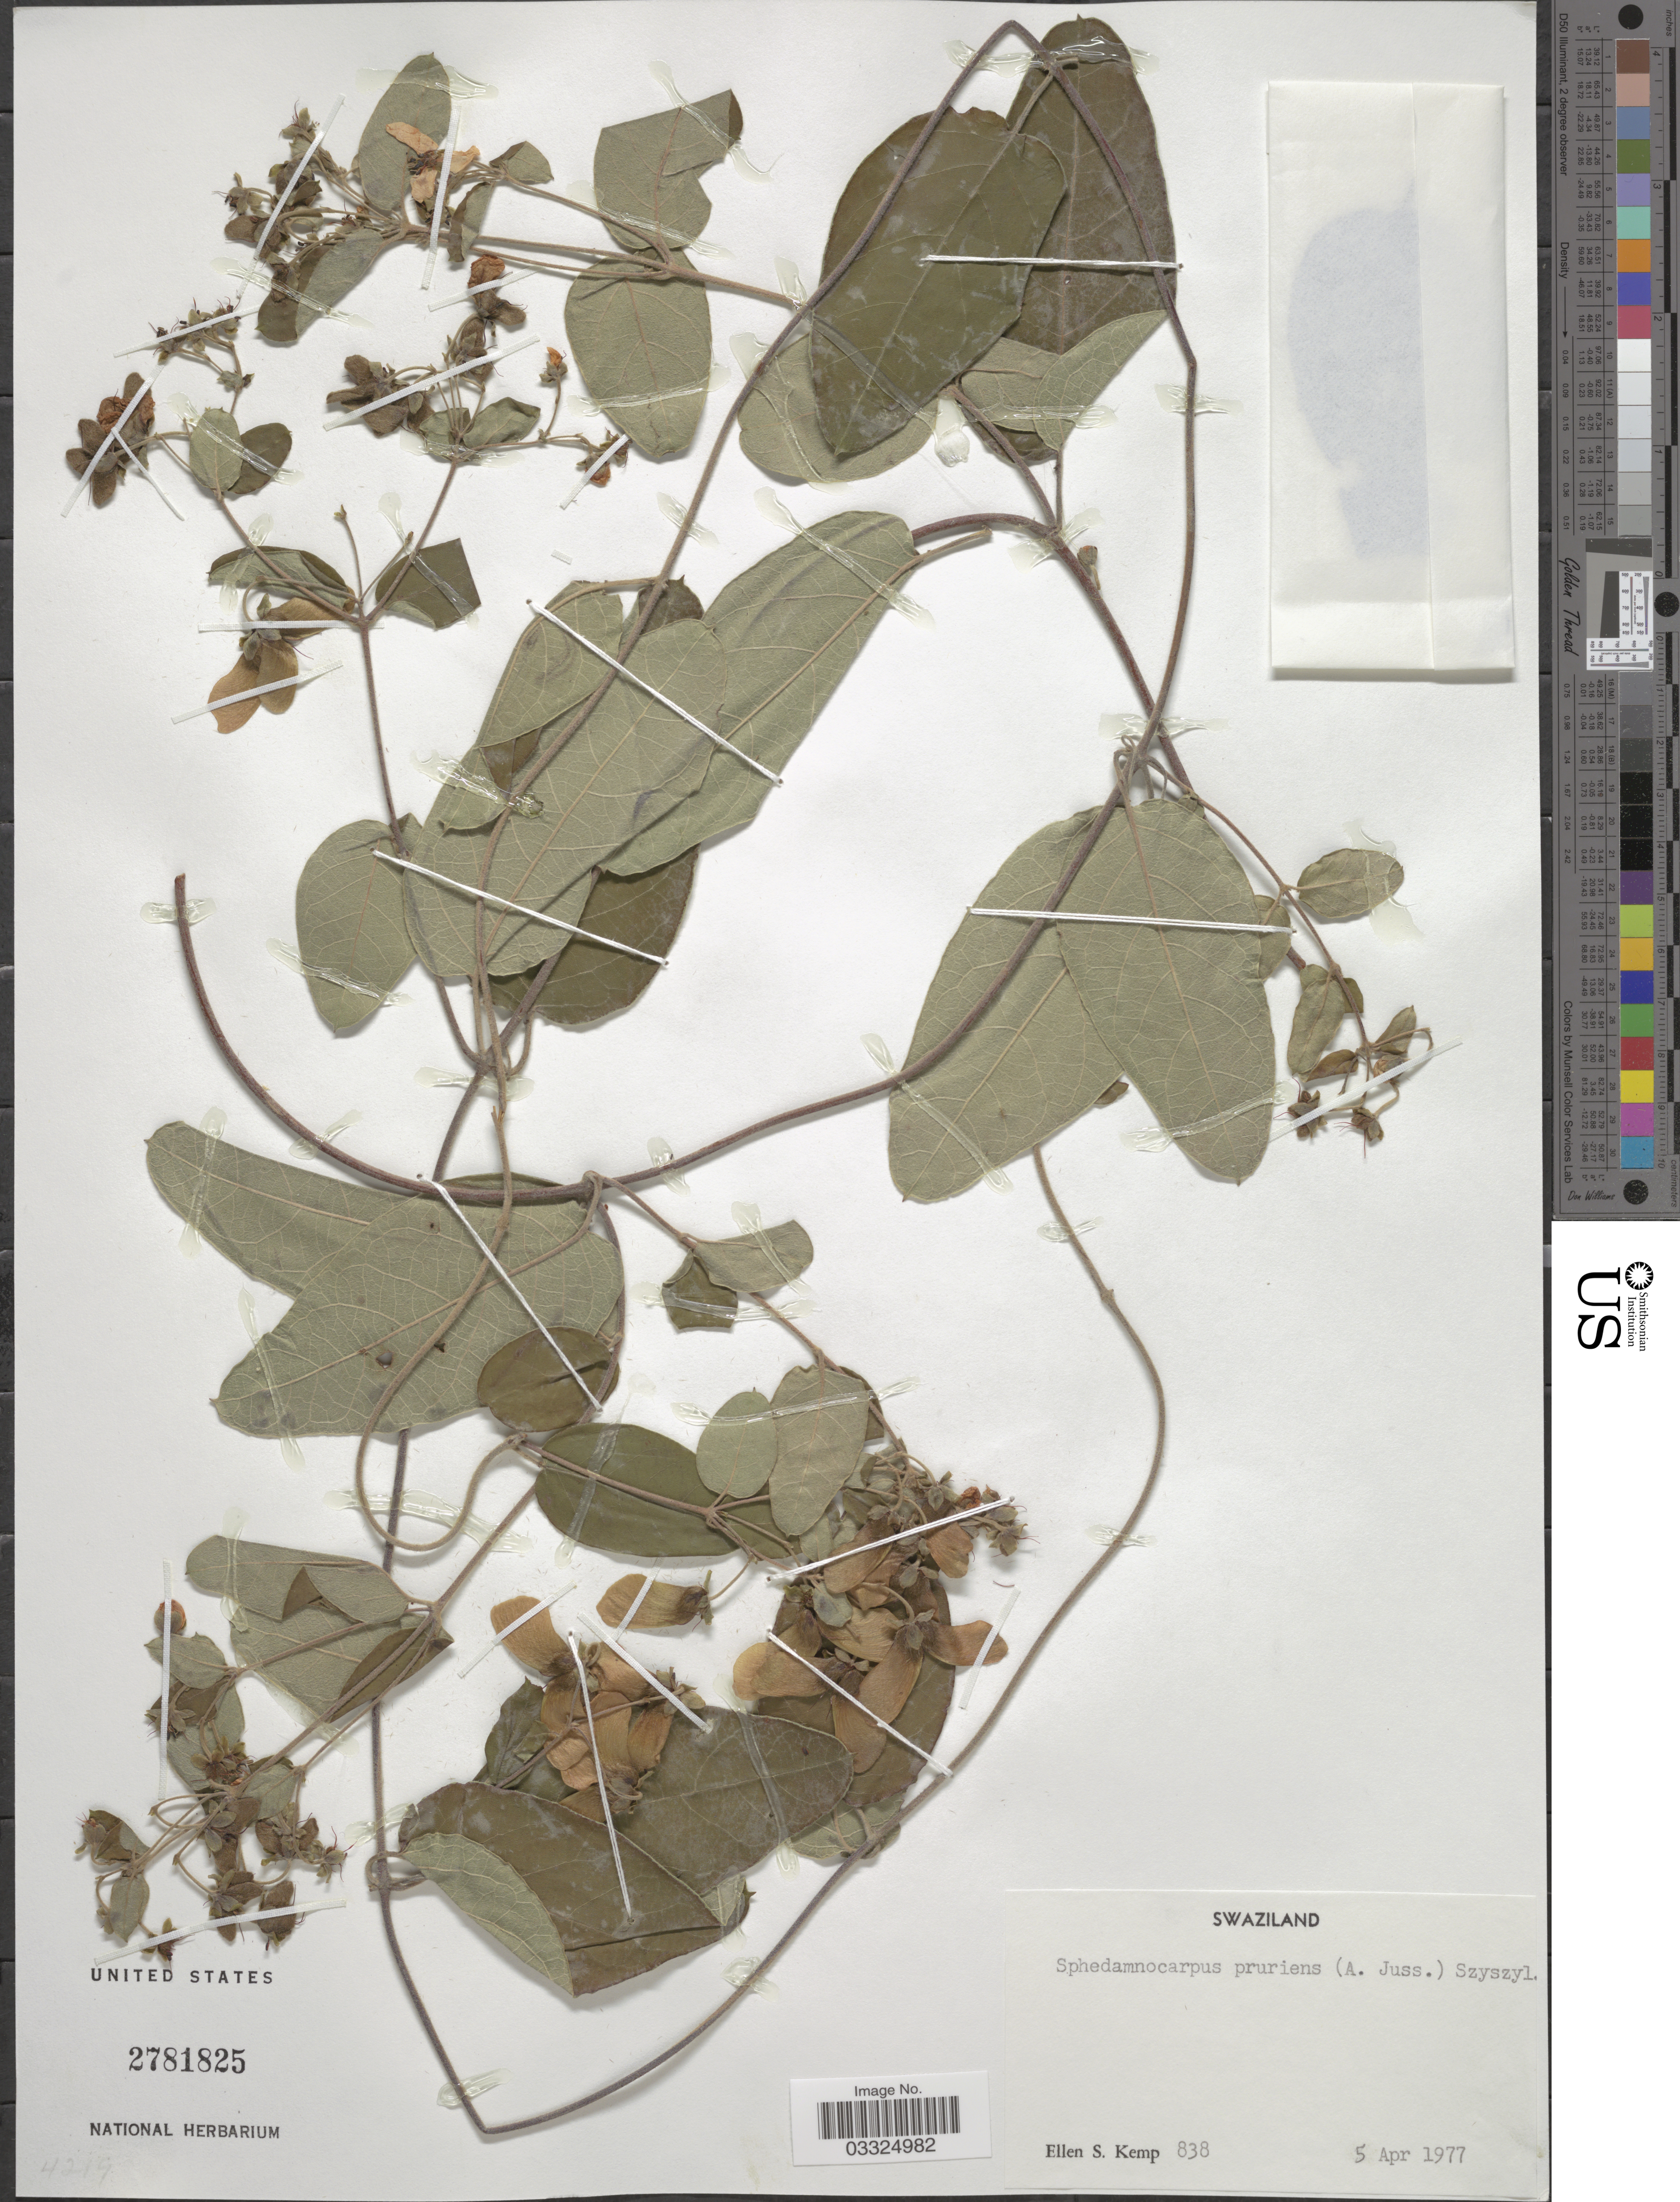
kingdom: Plantae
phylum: Tracheophyta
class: Magnoliopsida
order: Malpighiales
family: Malpighiaceae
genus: Sphedamnocarpus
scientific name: Sphedamnocarpus pruriens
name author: (A. Juss.) Szyszyl.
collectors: E. S. Kemp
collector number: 838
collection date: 1977-04-05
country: Eswatini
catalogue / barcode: US 2781825